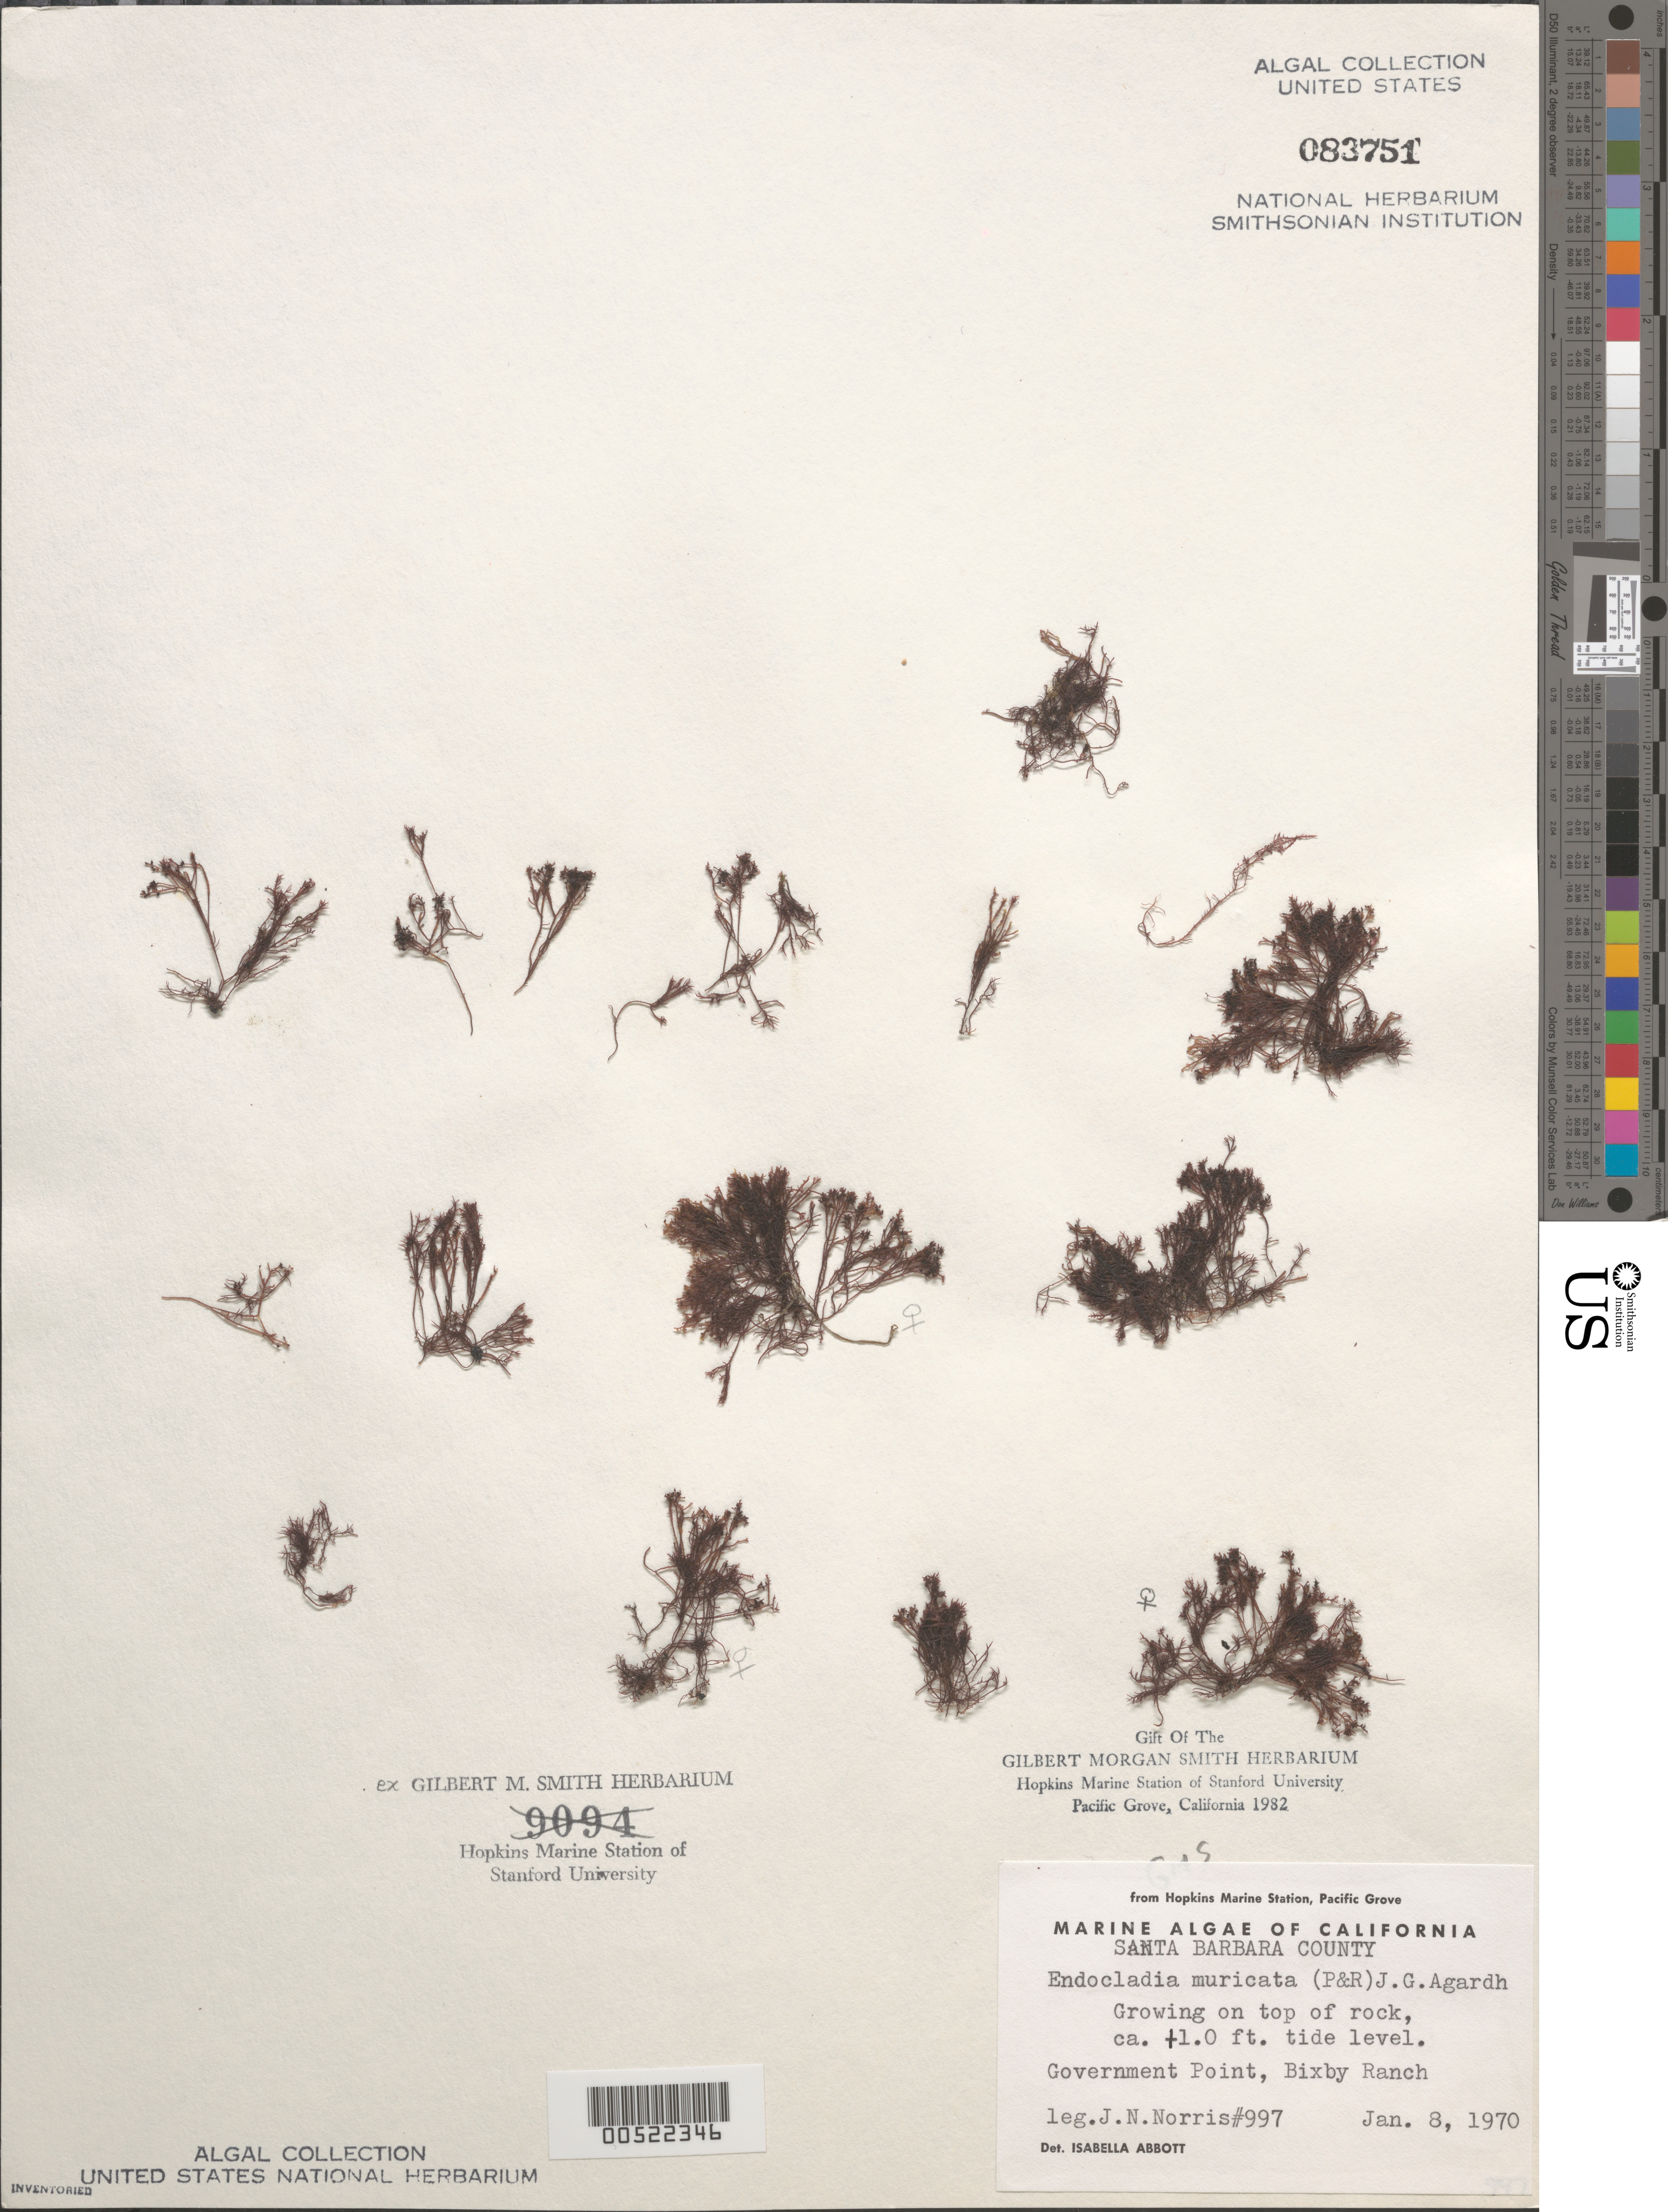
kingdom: Plantae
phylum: Rhodophyta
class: Florideophyceae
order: Gigartinales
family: Endocladiaceae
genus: Endocladia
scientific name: Endocladia muricata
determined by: Abbott, Isabella A.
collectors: J. N. Norris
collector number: JN-997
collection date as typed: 08 Jan 1970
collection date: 1970-01-08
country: United States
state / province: California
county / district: Santa Barbara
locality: Government Point, Bixby Ranch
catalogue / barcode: US 83751